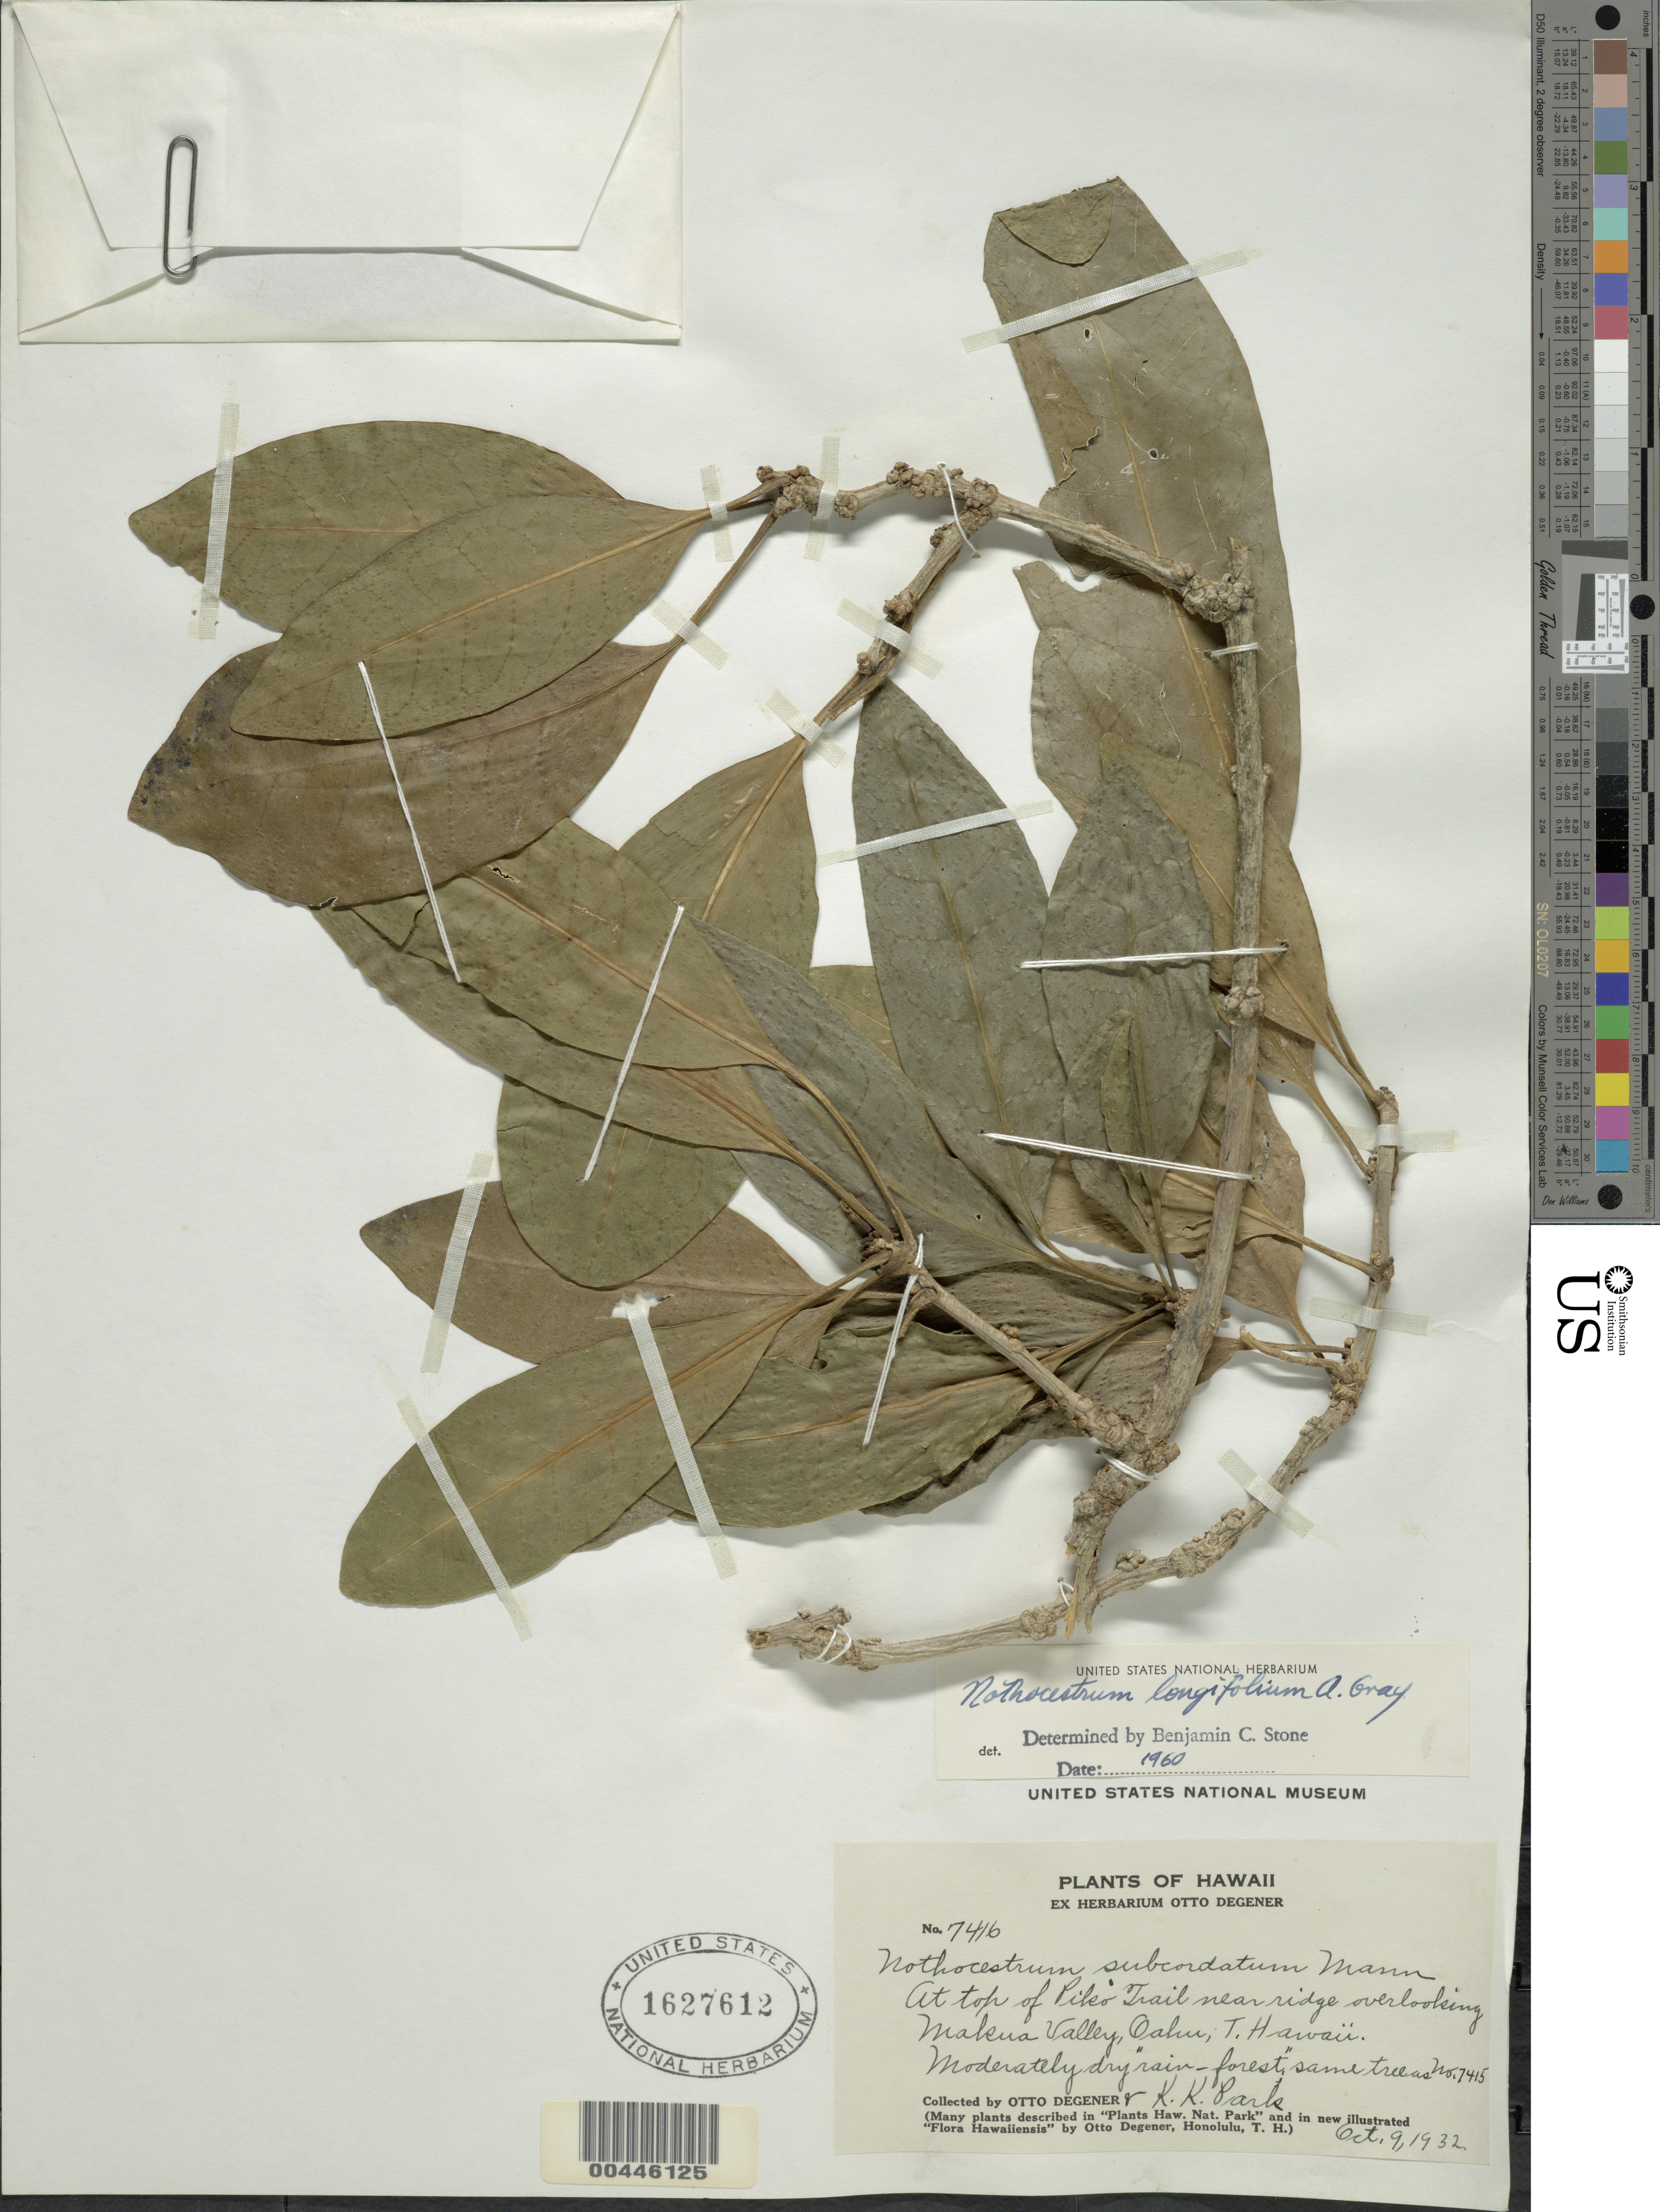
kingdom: Plantae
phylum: Tracheophyta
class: Magnoliopsida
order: Solanales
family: Solanaceae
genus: Nothocestrum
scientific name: Nothocestrum longifolium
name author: A. Gray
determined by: Stone, Benjamin C.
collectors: O. Degener & K. Park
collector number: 7416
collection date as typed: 9 Oct 1932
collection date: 1932-10-09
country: United States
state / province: Hawaii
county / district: Honolulu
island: Oahu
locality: At top of Piko Trail near ridge overlooking Makua Valley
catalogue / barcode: US 1627612